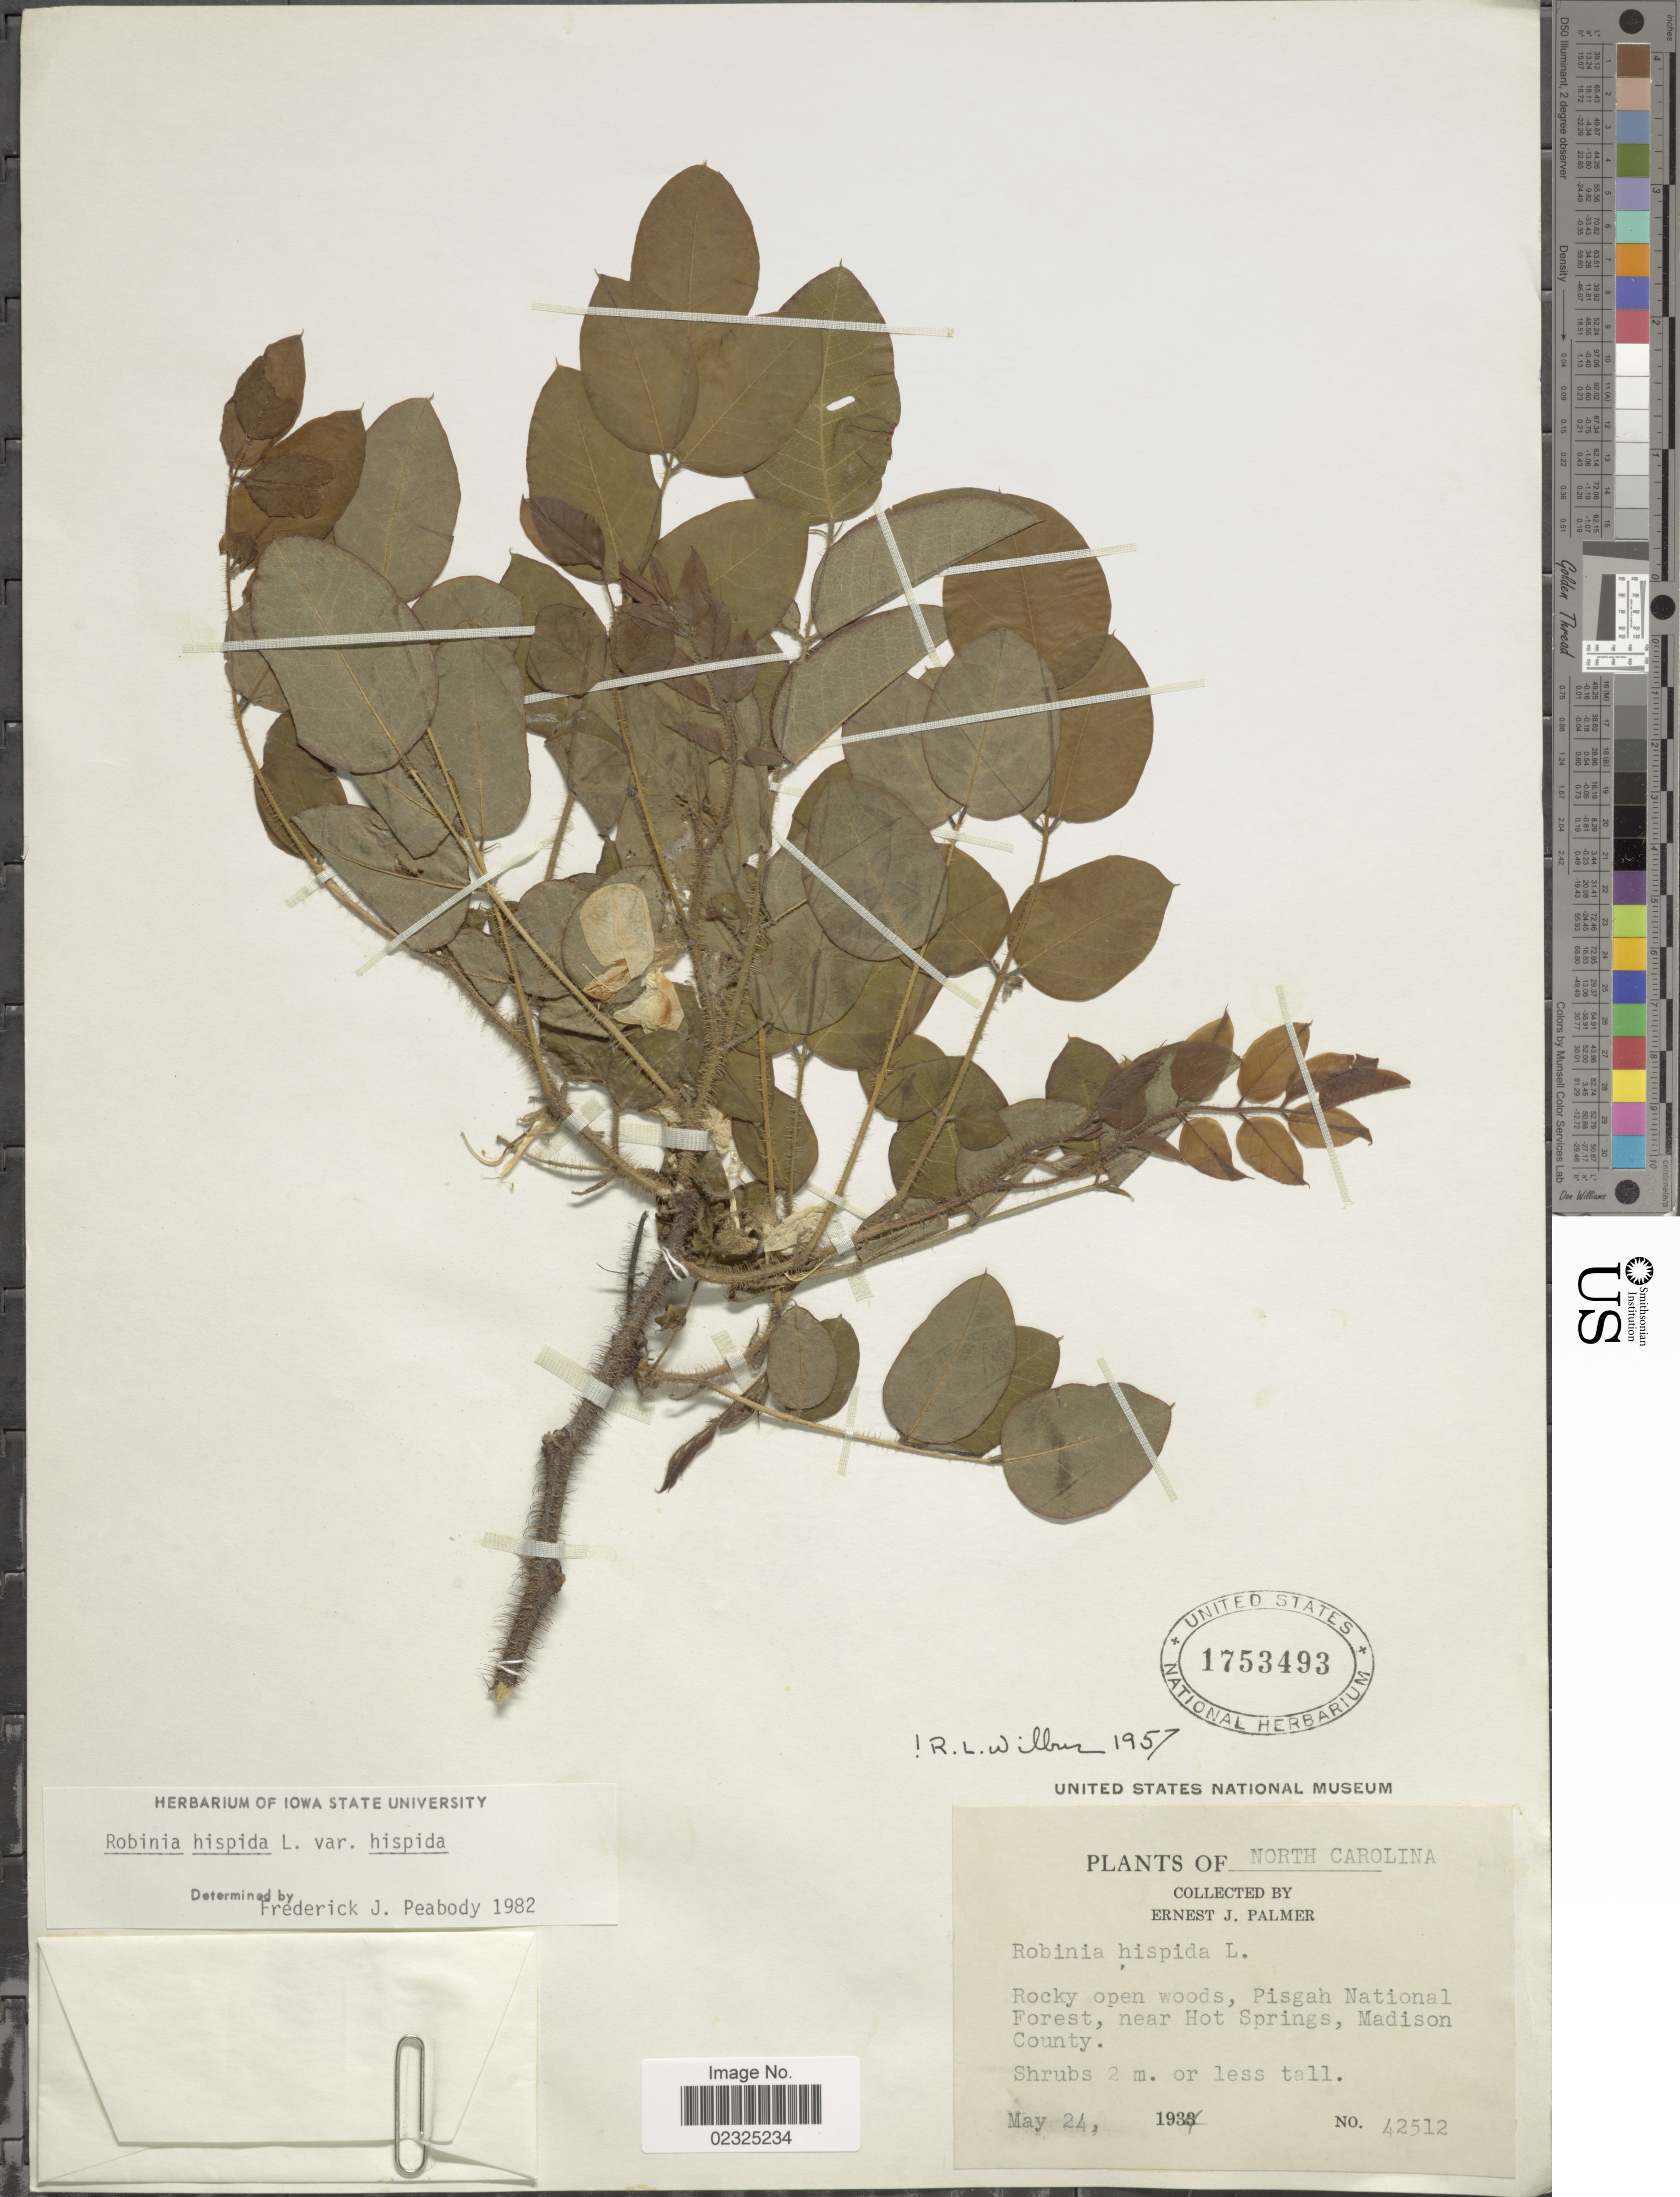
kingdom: Plantae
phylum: Tracheophyta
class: Magnoliopsida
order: Fabales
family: Fabaceae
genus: Robinia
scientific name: Robinia hispida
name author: L.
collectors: E. J. Palmer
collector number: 42512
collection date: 1934-05-24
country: United States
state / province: North Carolina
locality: Rocky open woods, Pisgah National Forest, near Hot Springs, Madison County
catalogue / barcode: US 1753493